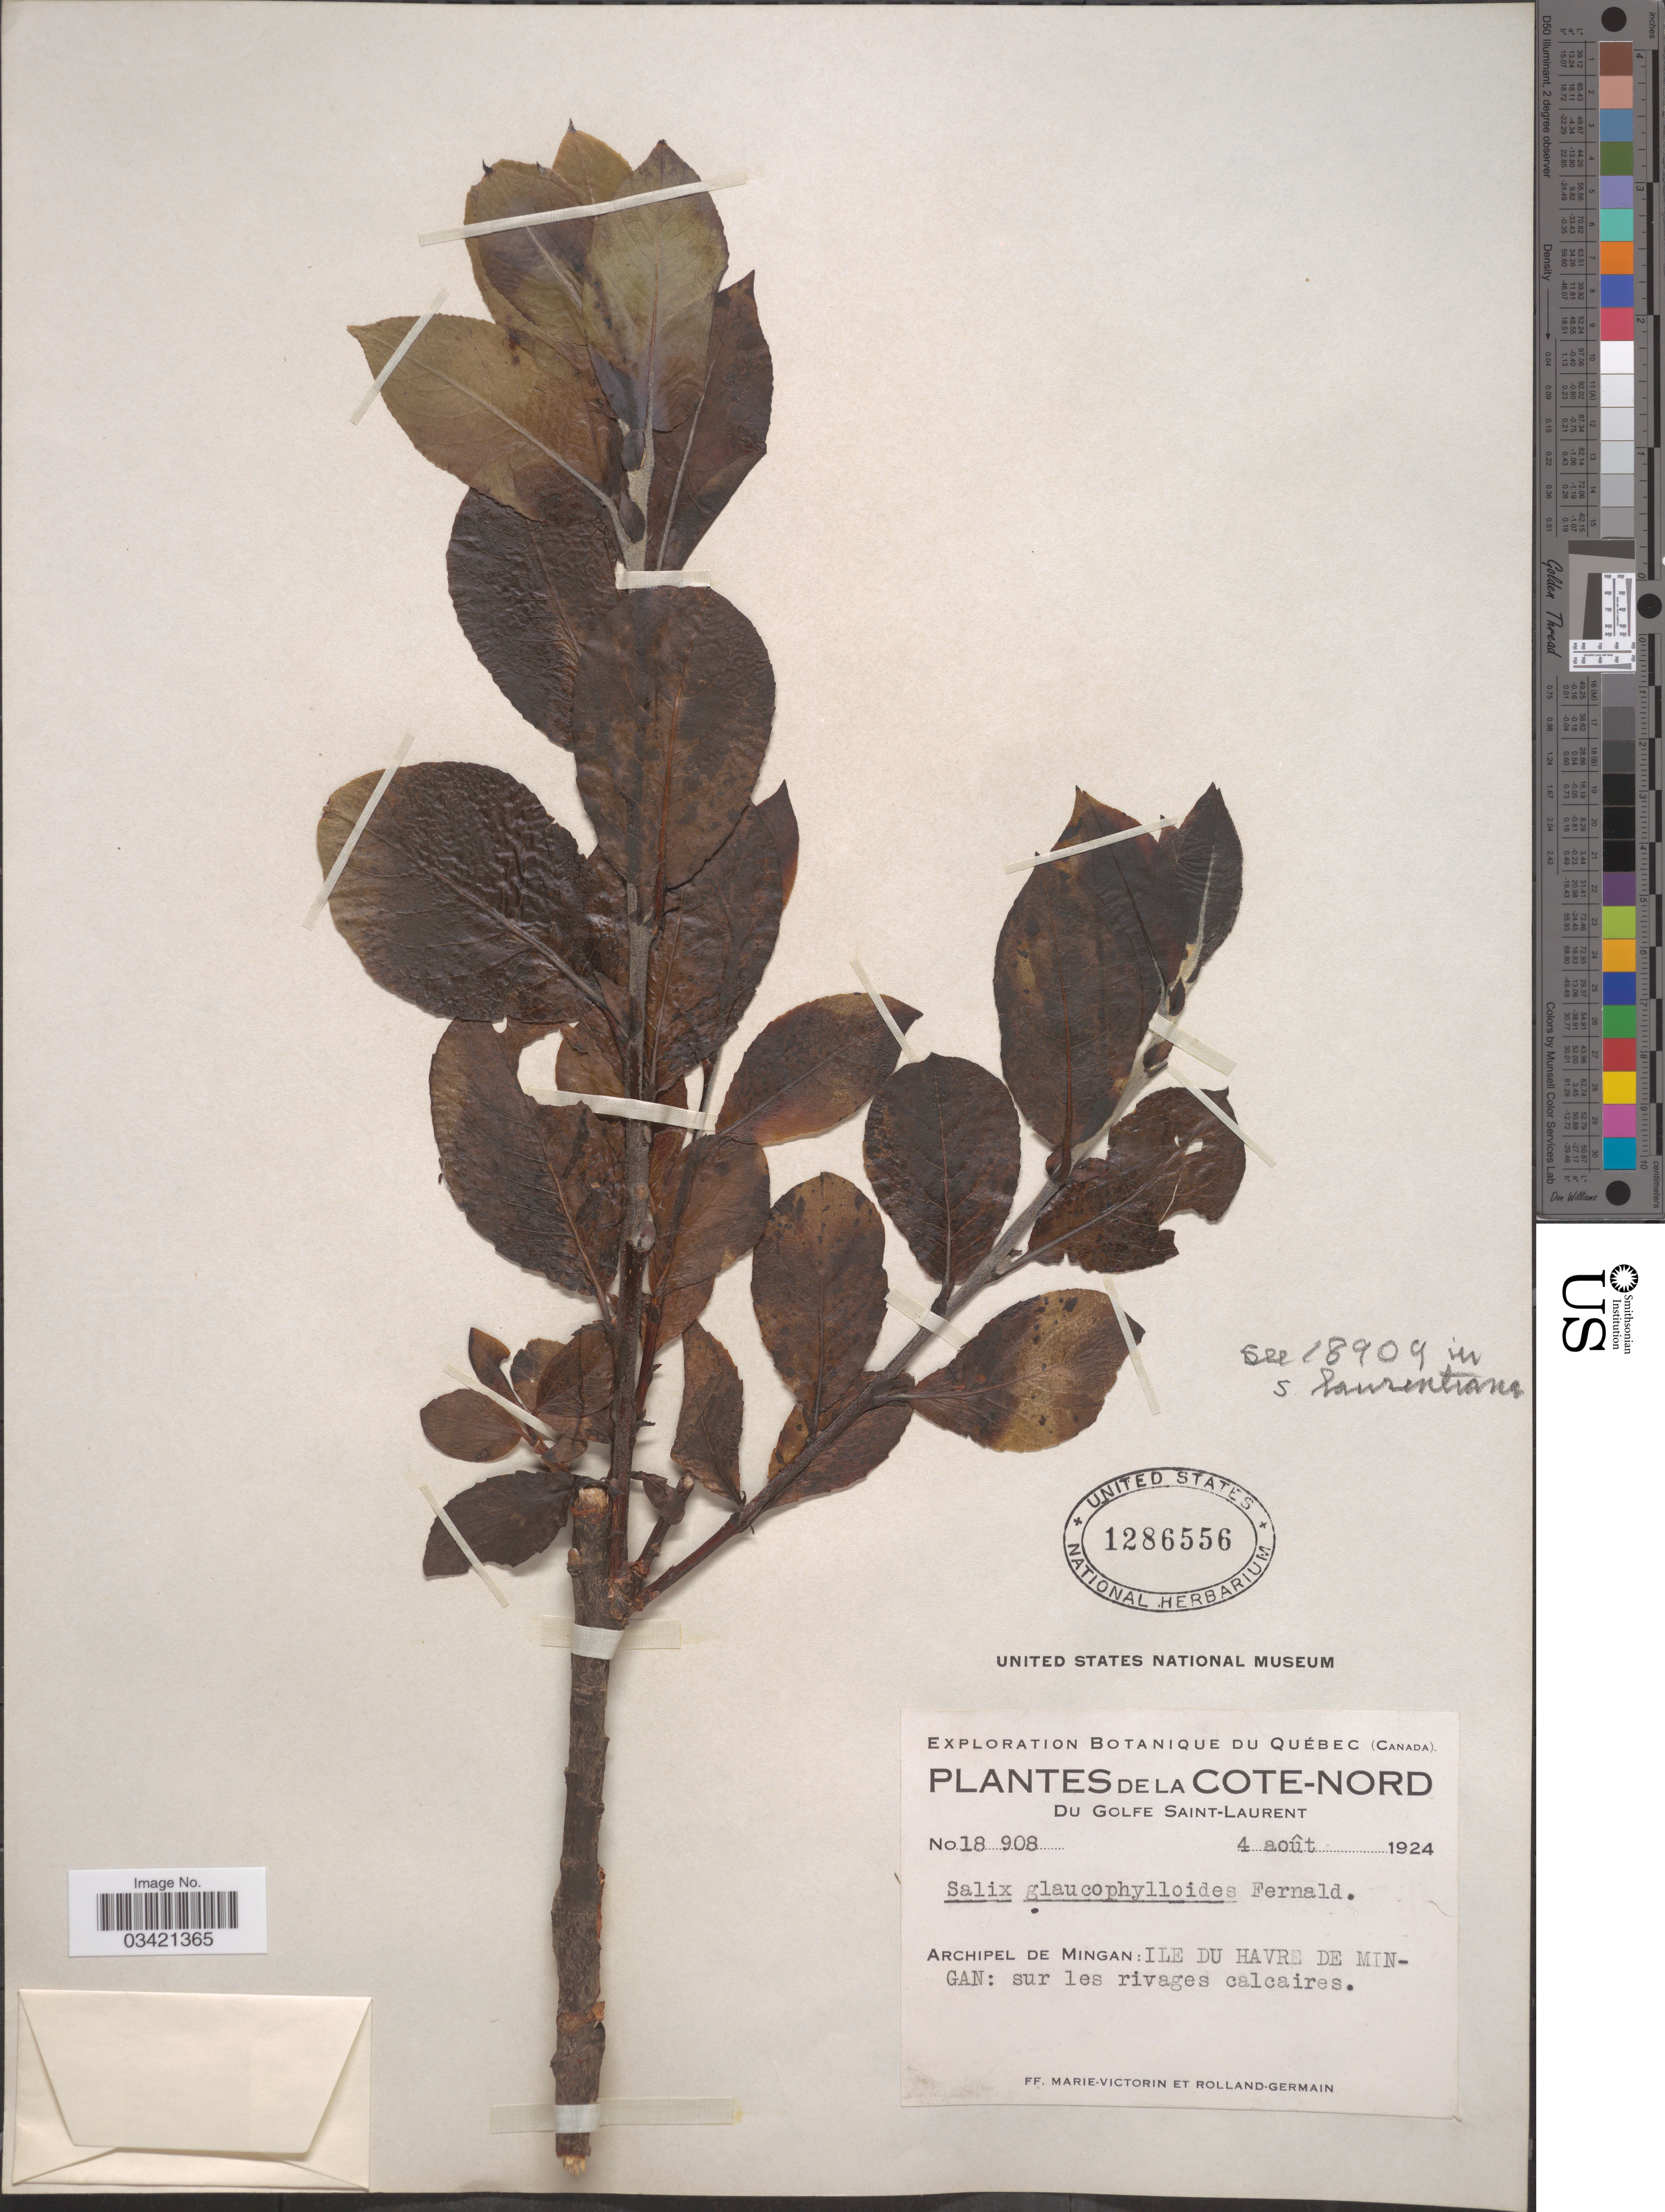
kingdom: Plantae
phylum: Tracheophyta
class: Magnoliopsida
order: Malpighiales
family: Salicaceae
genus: Salix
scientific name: Salix glaucophylla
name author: Andersson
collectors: F. Marie-Victorin & Rolland-Germain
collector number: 18908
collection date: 1924-08-04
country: Canada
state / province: Quebec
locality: Cote-Nord. Du Golfe Saint-Laurent. Archipel de Mingan: Ile du Havre de Mingan: sur les rivages calcaires.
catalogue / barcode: US 1286556